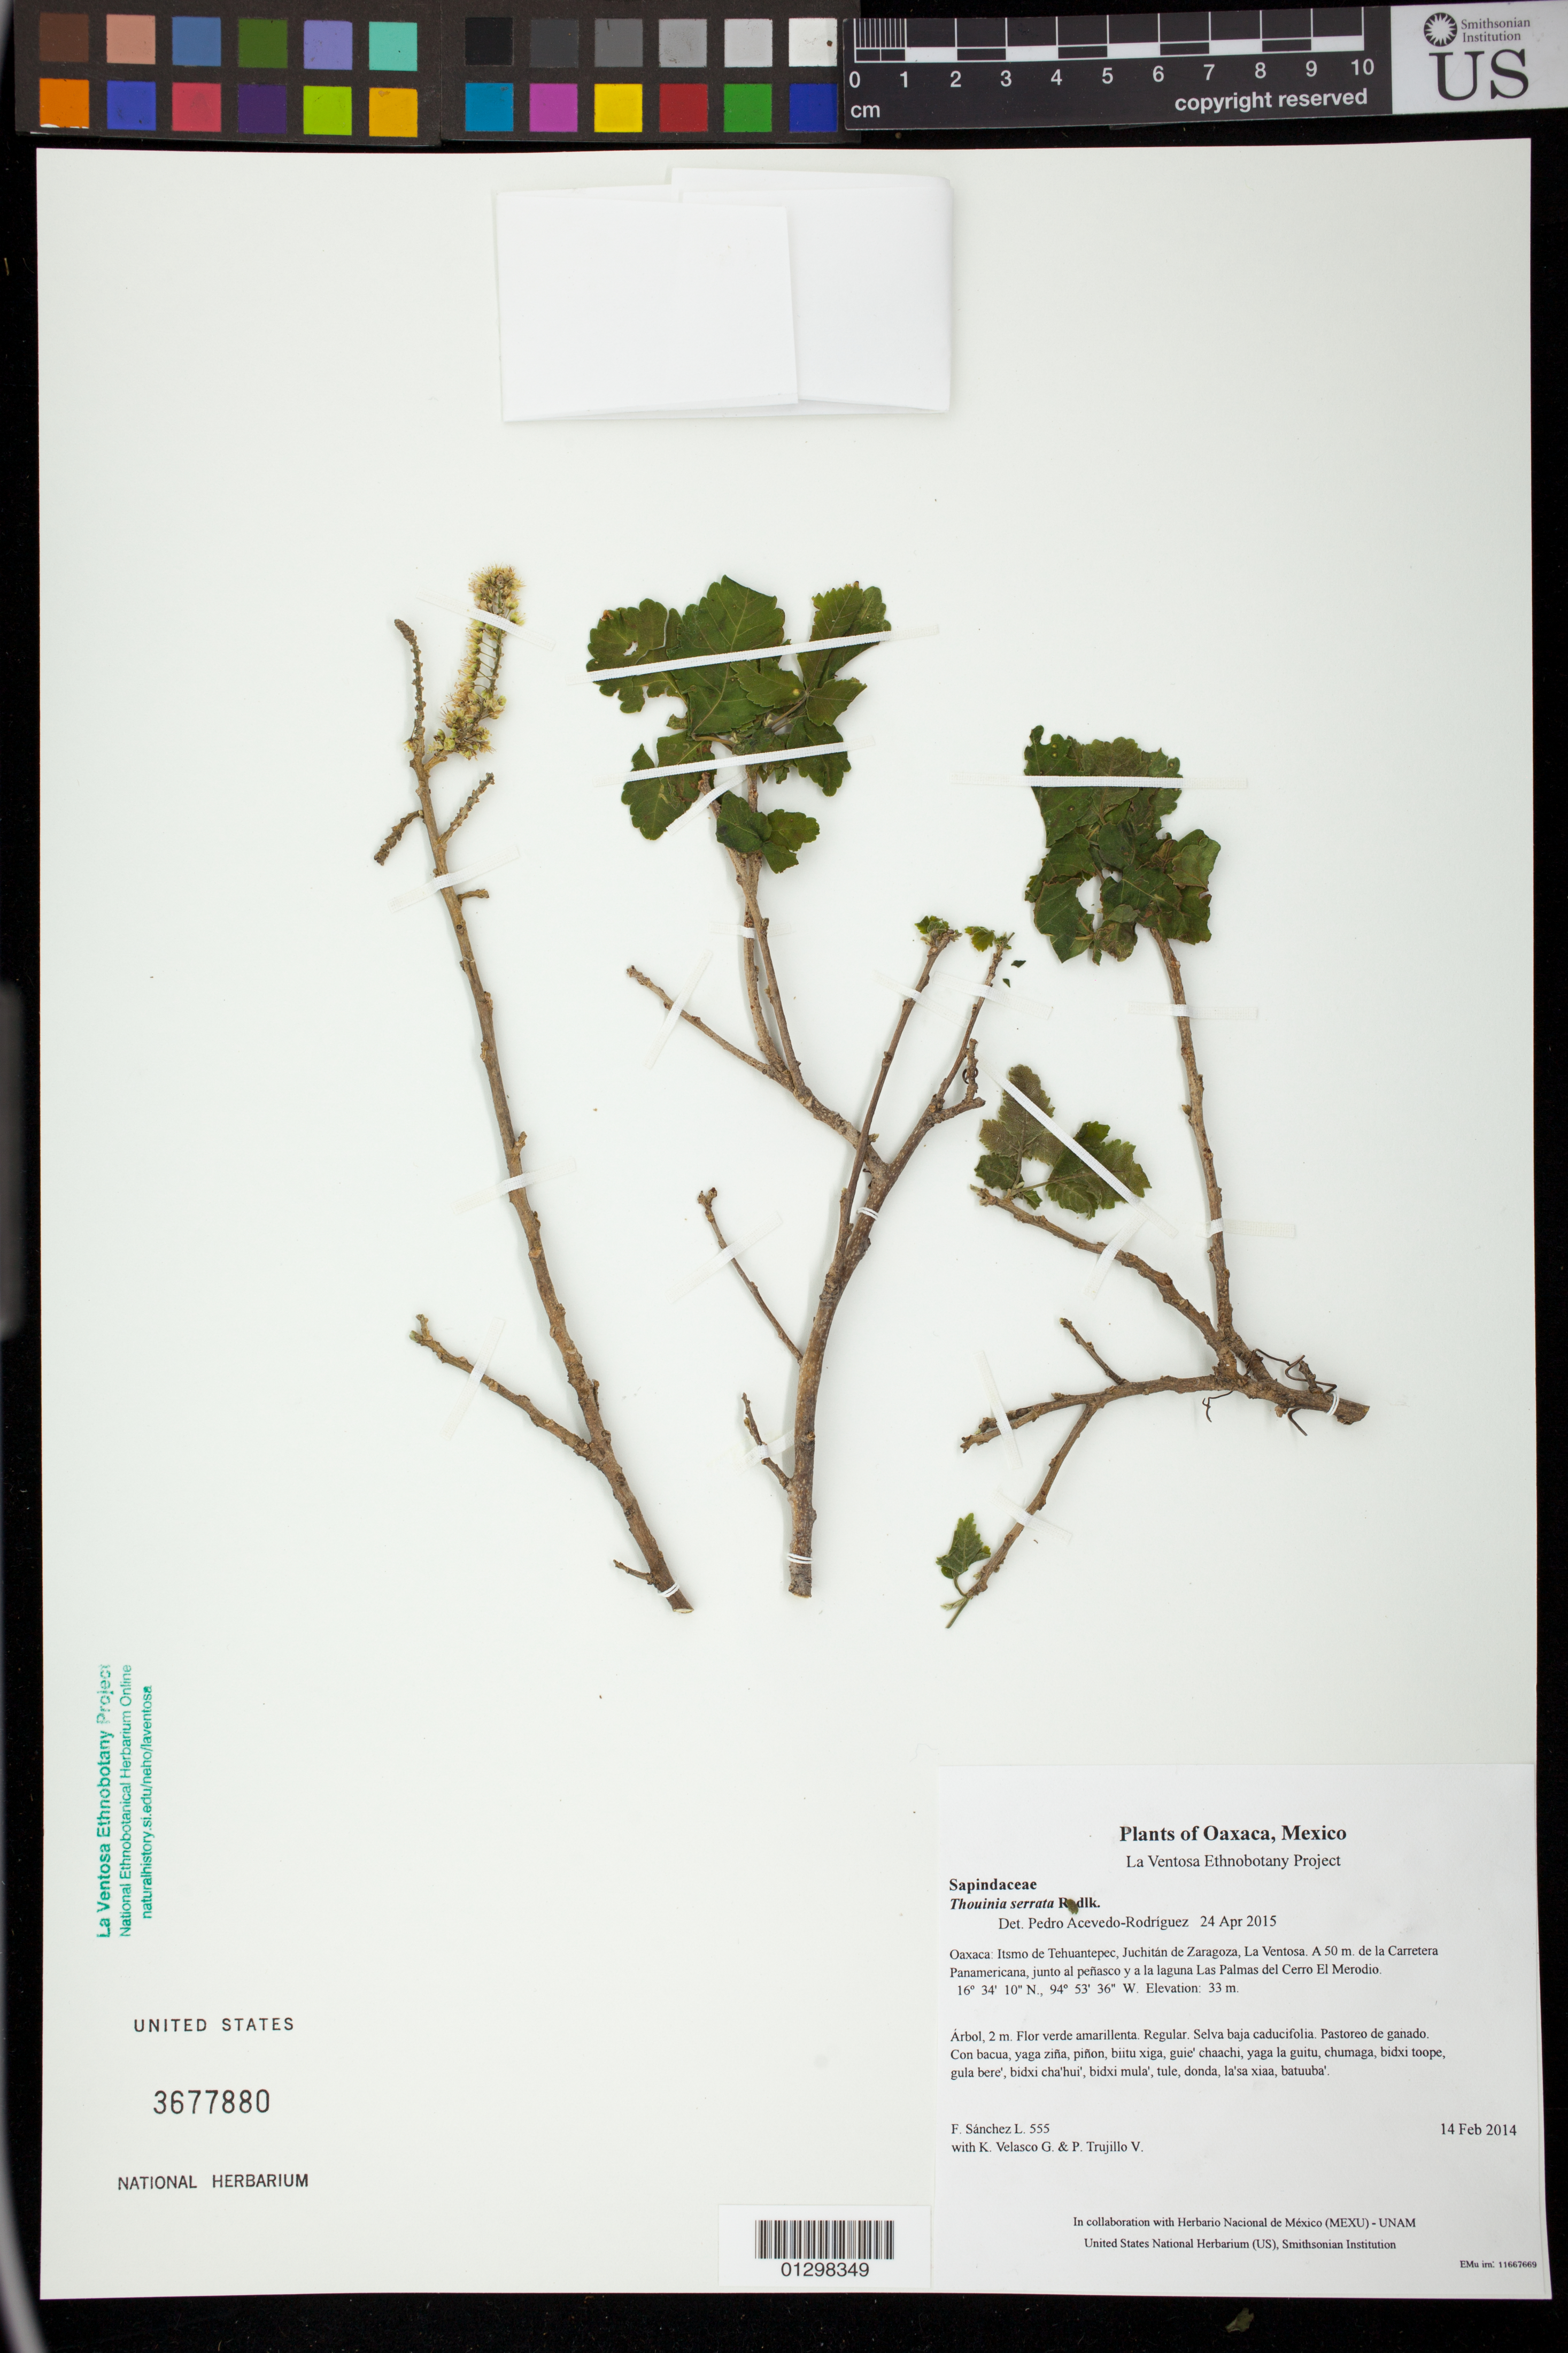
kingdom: Plantae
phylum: Tracheophyta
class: Magnoliopsida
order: Sapindales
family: Sapindaceae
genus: Thouinia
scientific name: Thouinia velutina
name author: Radlk.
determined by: Acevedo-Rodriguez, P., (US), Smithsonian Institution - National Museum of Natural History (UNITED STATES)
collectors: F. Sánchez L., K. Velasco G. & P. Trujillo V.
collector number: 555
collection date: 2014-02-14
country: Mexico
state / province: Oaxaca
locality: Itsmo de Tehuantepec, Juchitán de Zaragoza, La Ventosa. A 50 m. de la Carretera Panamericana, junto al peñasco y a la laguna Las Palmas del Cerro El Merodio.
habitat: Selva baja caducifolia. Pastoreo de ganado.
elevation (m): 33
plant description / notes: JEBOT, MEXU, US; Yaga. 2 m. Guie' naga' naguchi ga. Nuu.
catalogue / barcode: US 3677880